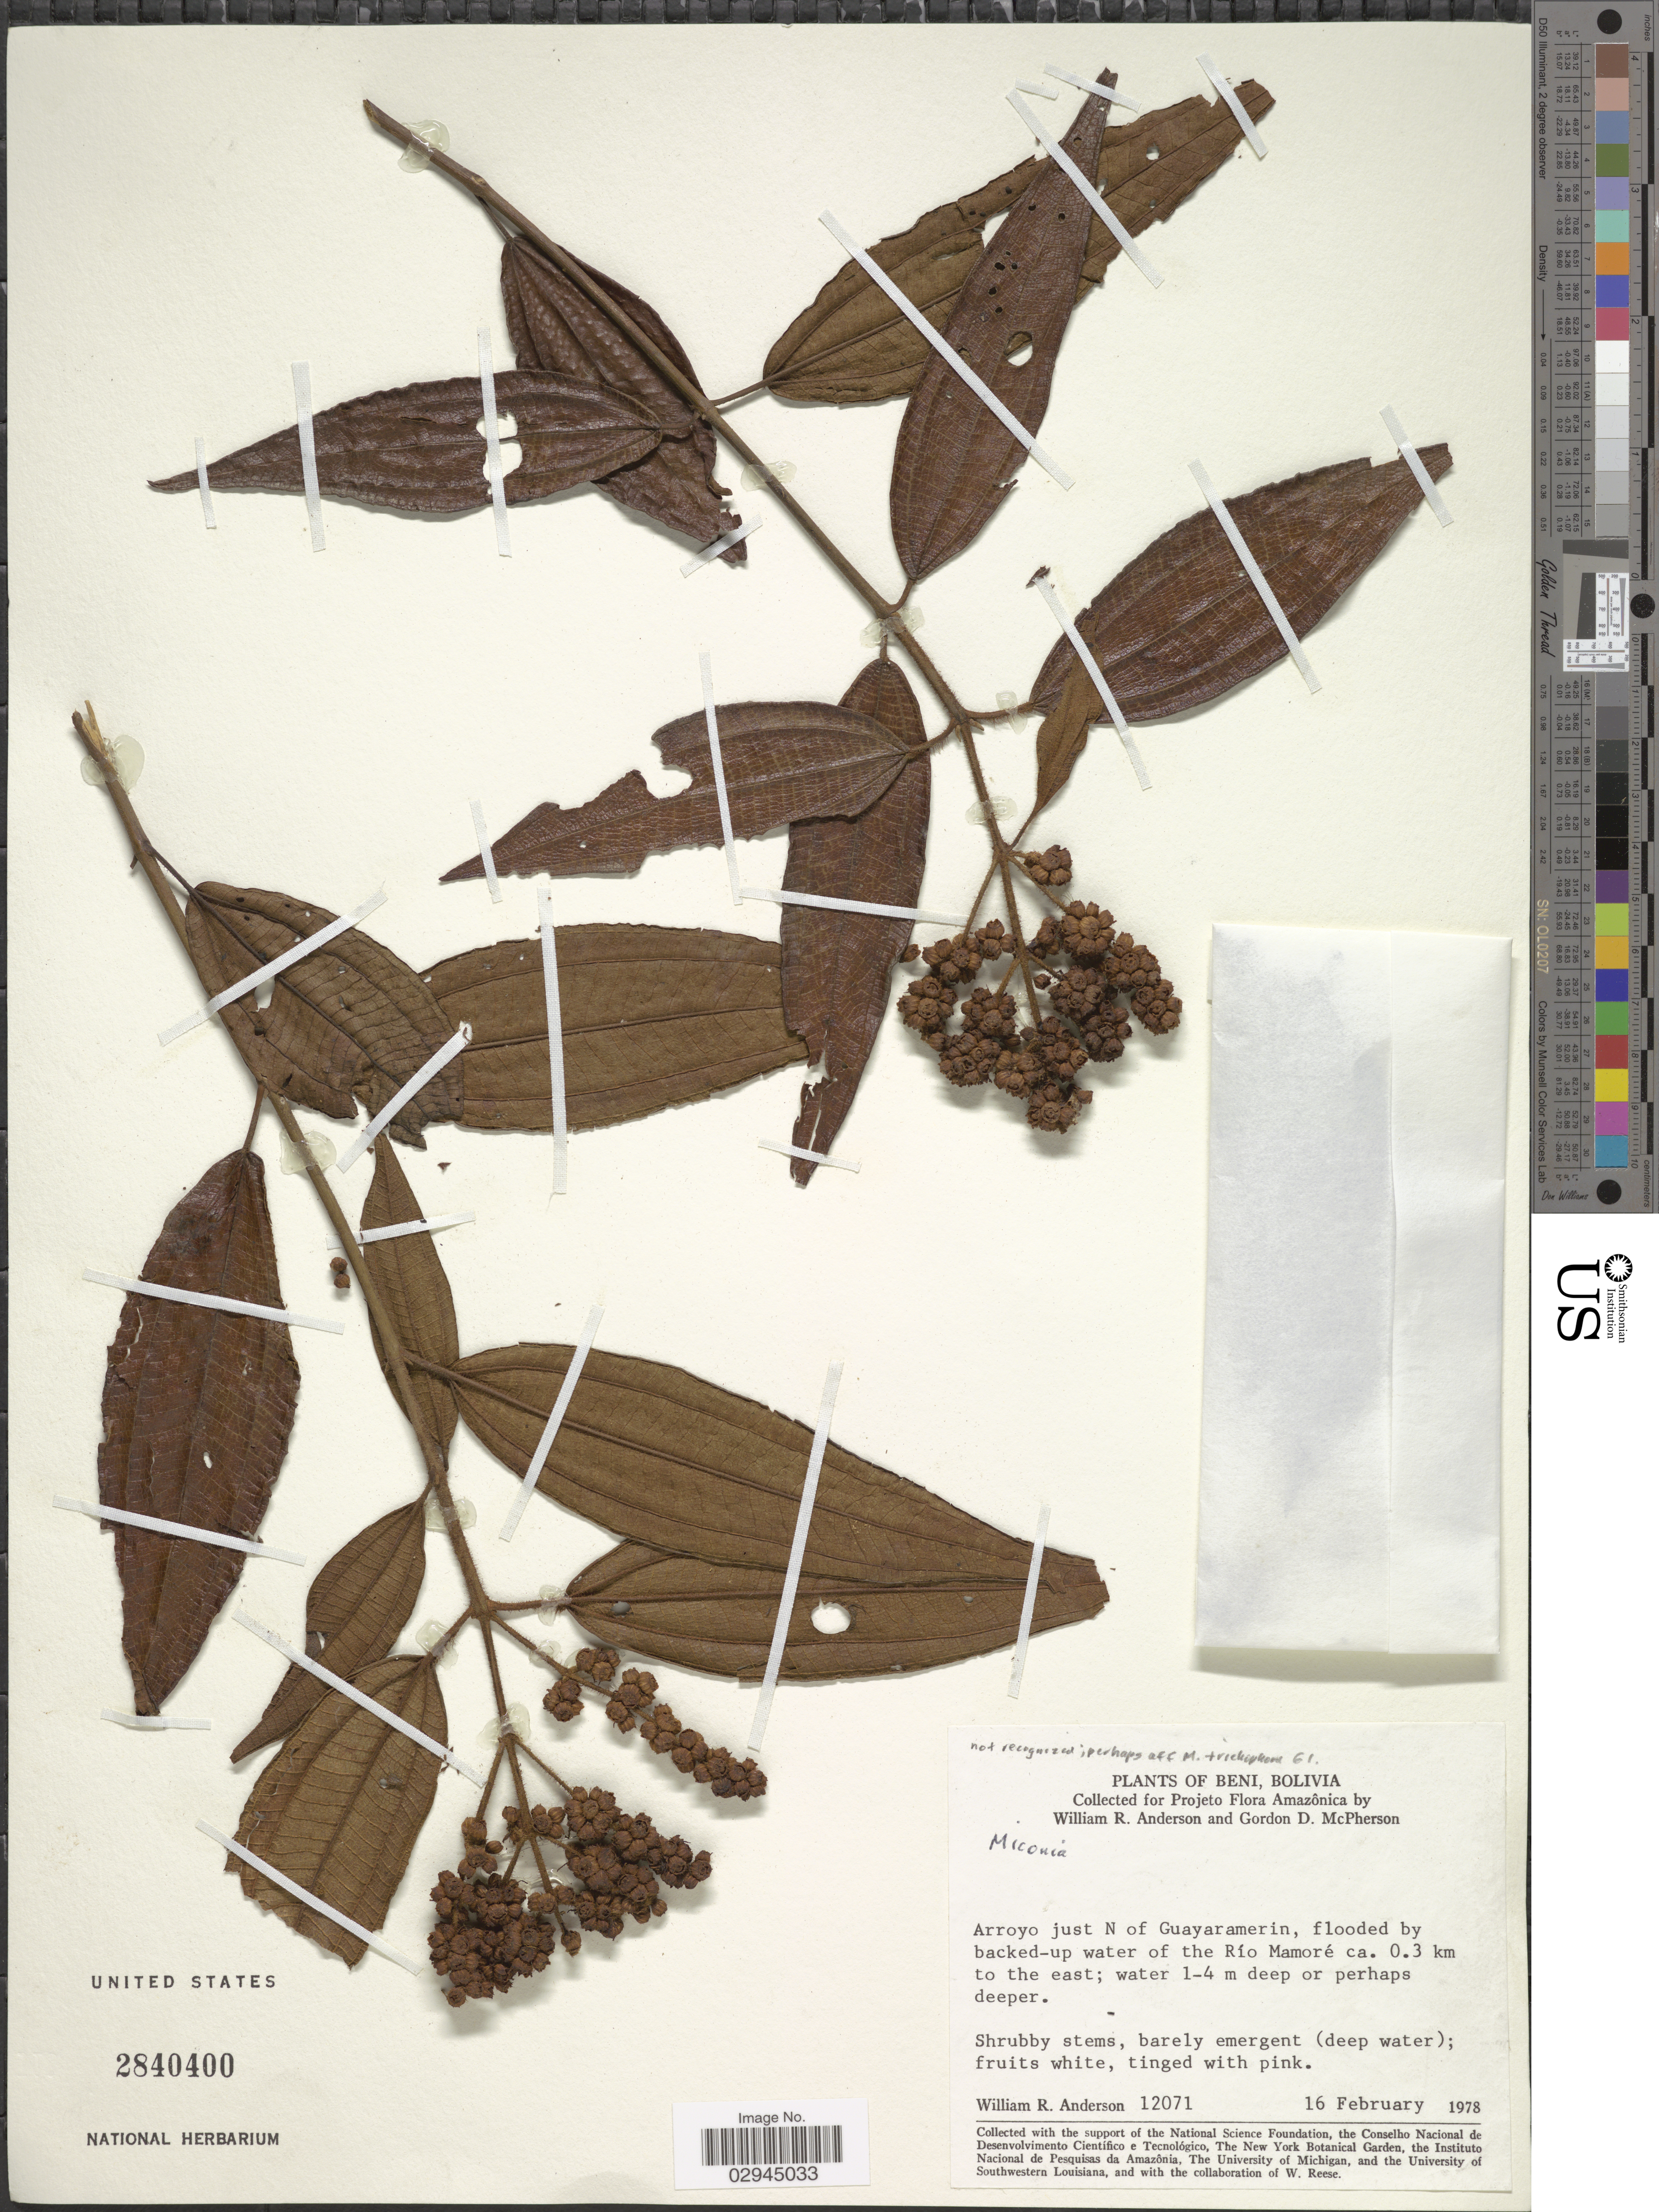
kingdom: Plantae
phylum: Tracheophyta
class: Magnoliopsida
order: Myrtales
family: Melastomataceae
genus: Miconia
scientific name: Miconia sp.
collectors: W. R. Anderson & G. D. McPherson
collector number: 12071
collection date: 1978-02-16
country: Bolivia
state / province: Beni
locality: Arroyo just N of Guayaramerin, flooded by backed-up water of the Río Mamoré ca. 0.3 km to the east.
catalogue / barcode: US 2840400